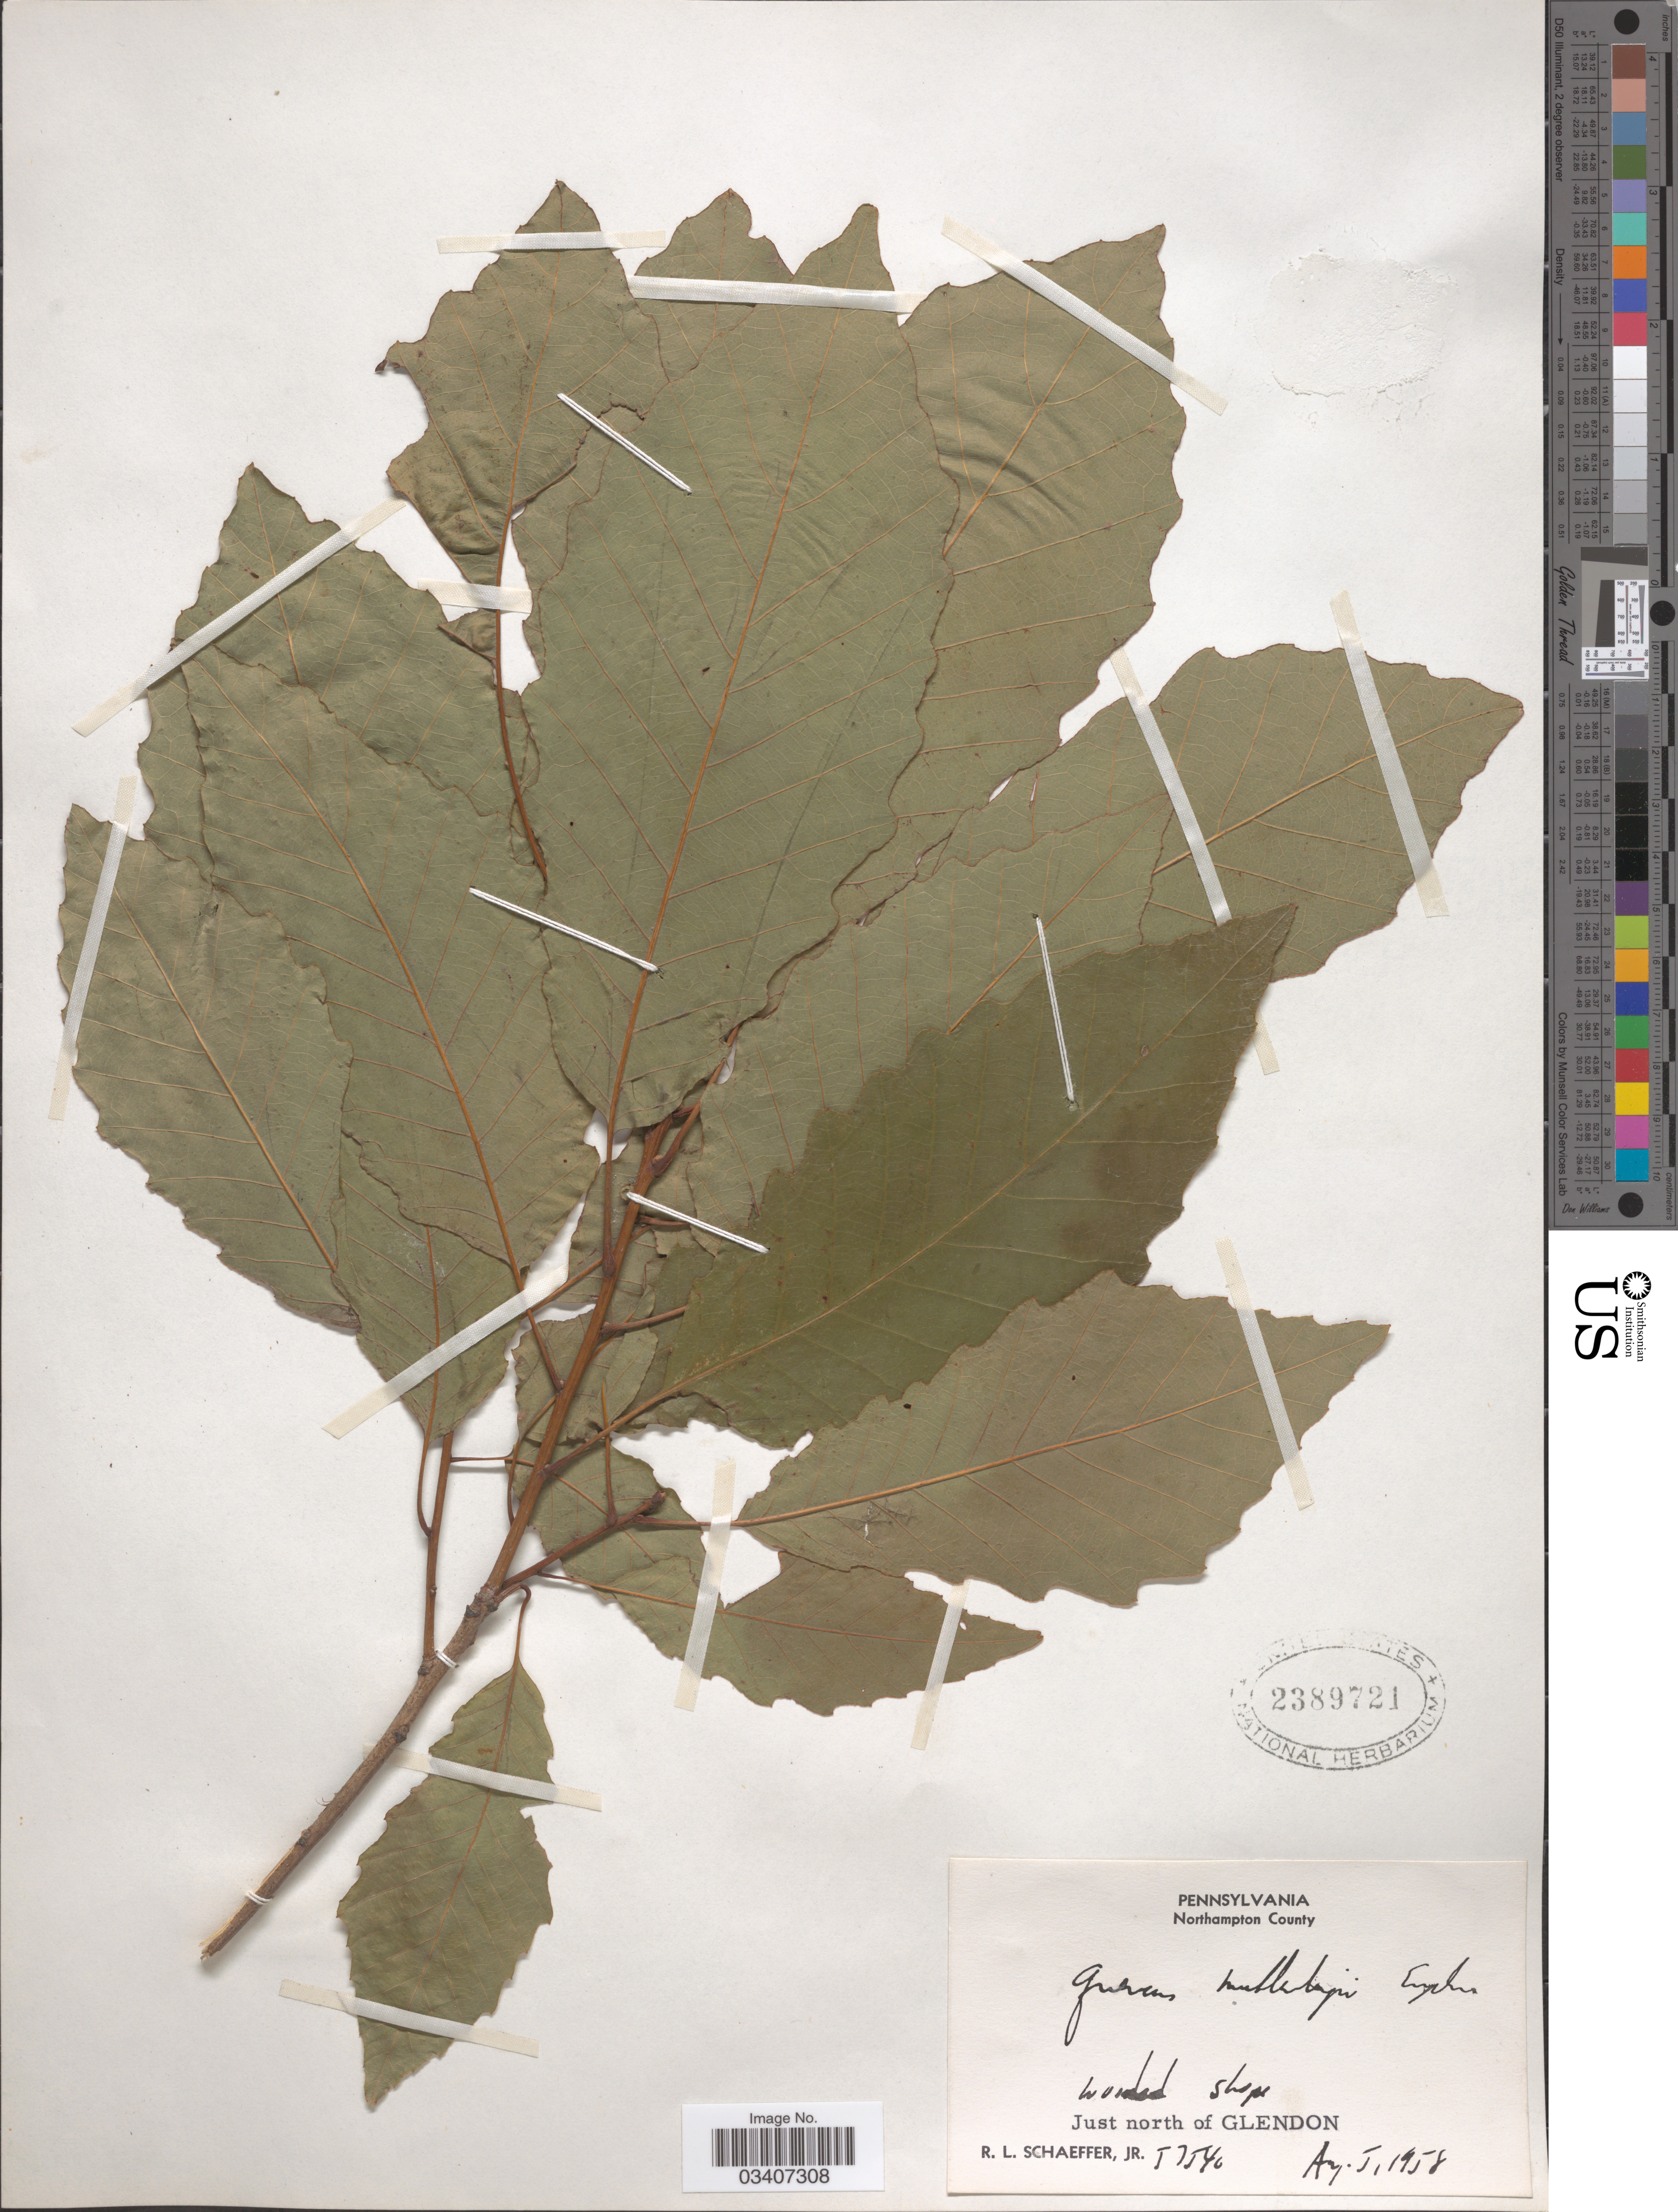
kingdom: Plantae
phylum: Tracheophyta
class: Magnoliopsida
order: Fagales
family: Fagaceae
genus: Quercus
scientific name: Quercus muehlenbergii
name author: Engelm.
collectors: R. L. Schaeffer Jr.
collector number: T7540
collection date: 1958-08-05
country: United States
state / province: Pennsylvania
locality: Northampton County. Just north of Glendon.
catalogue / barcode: US 2389721